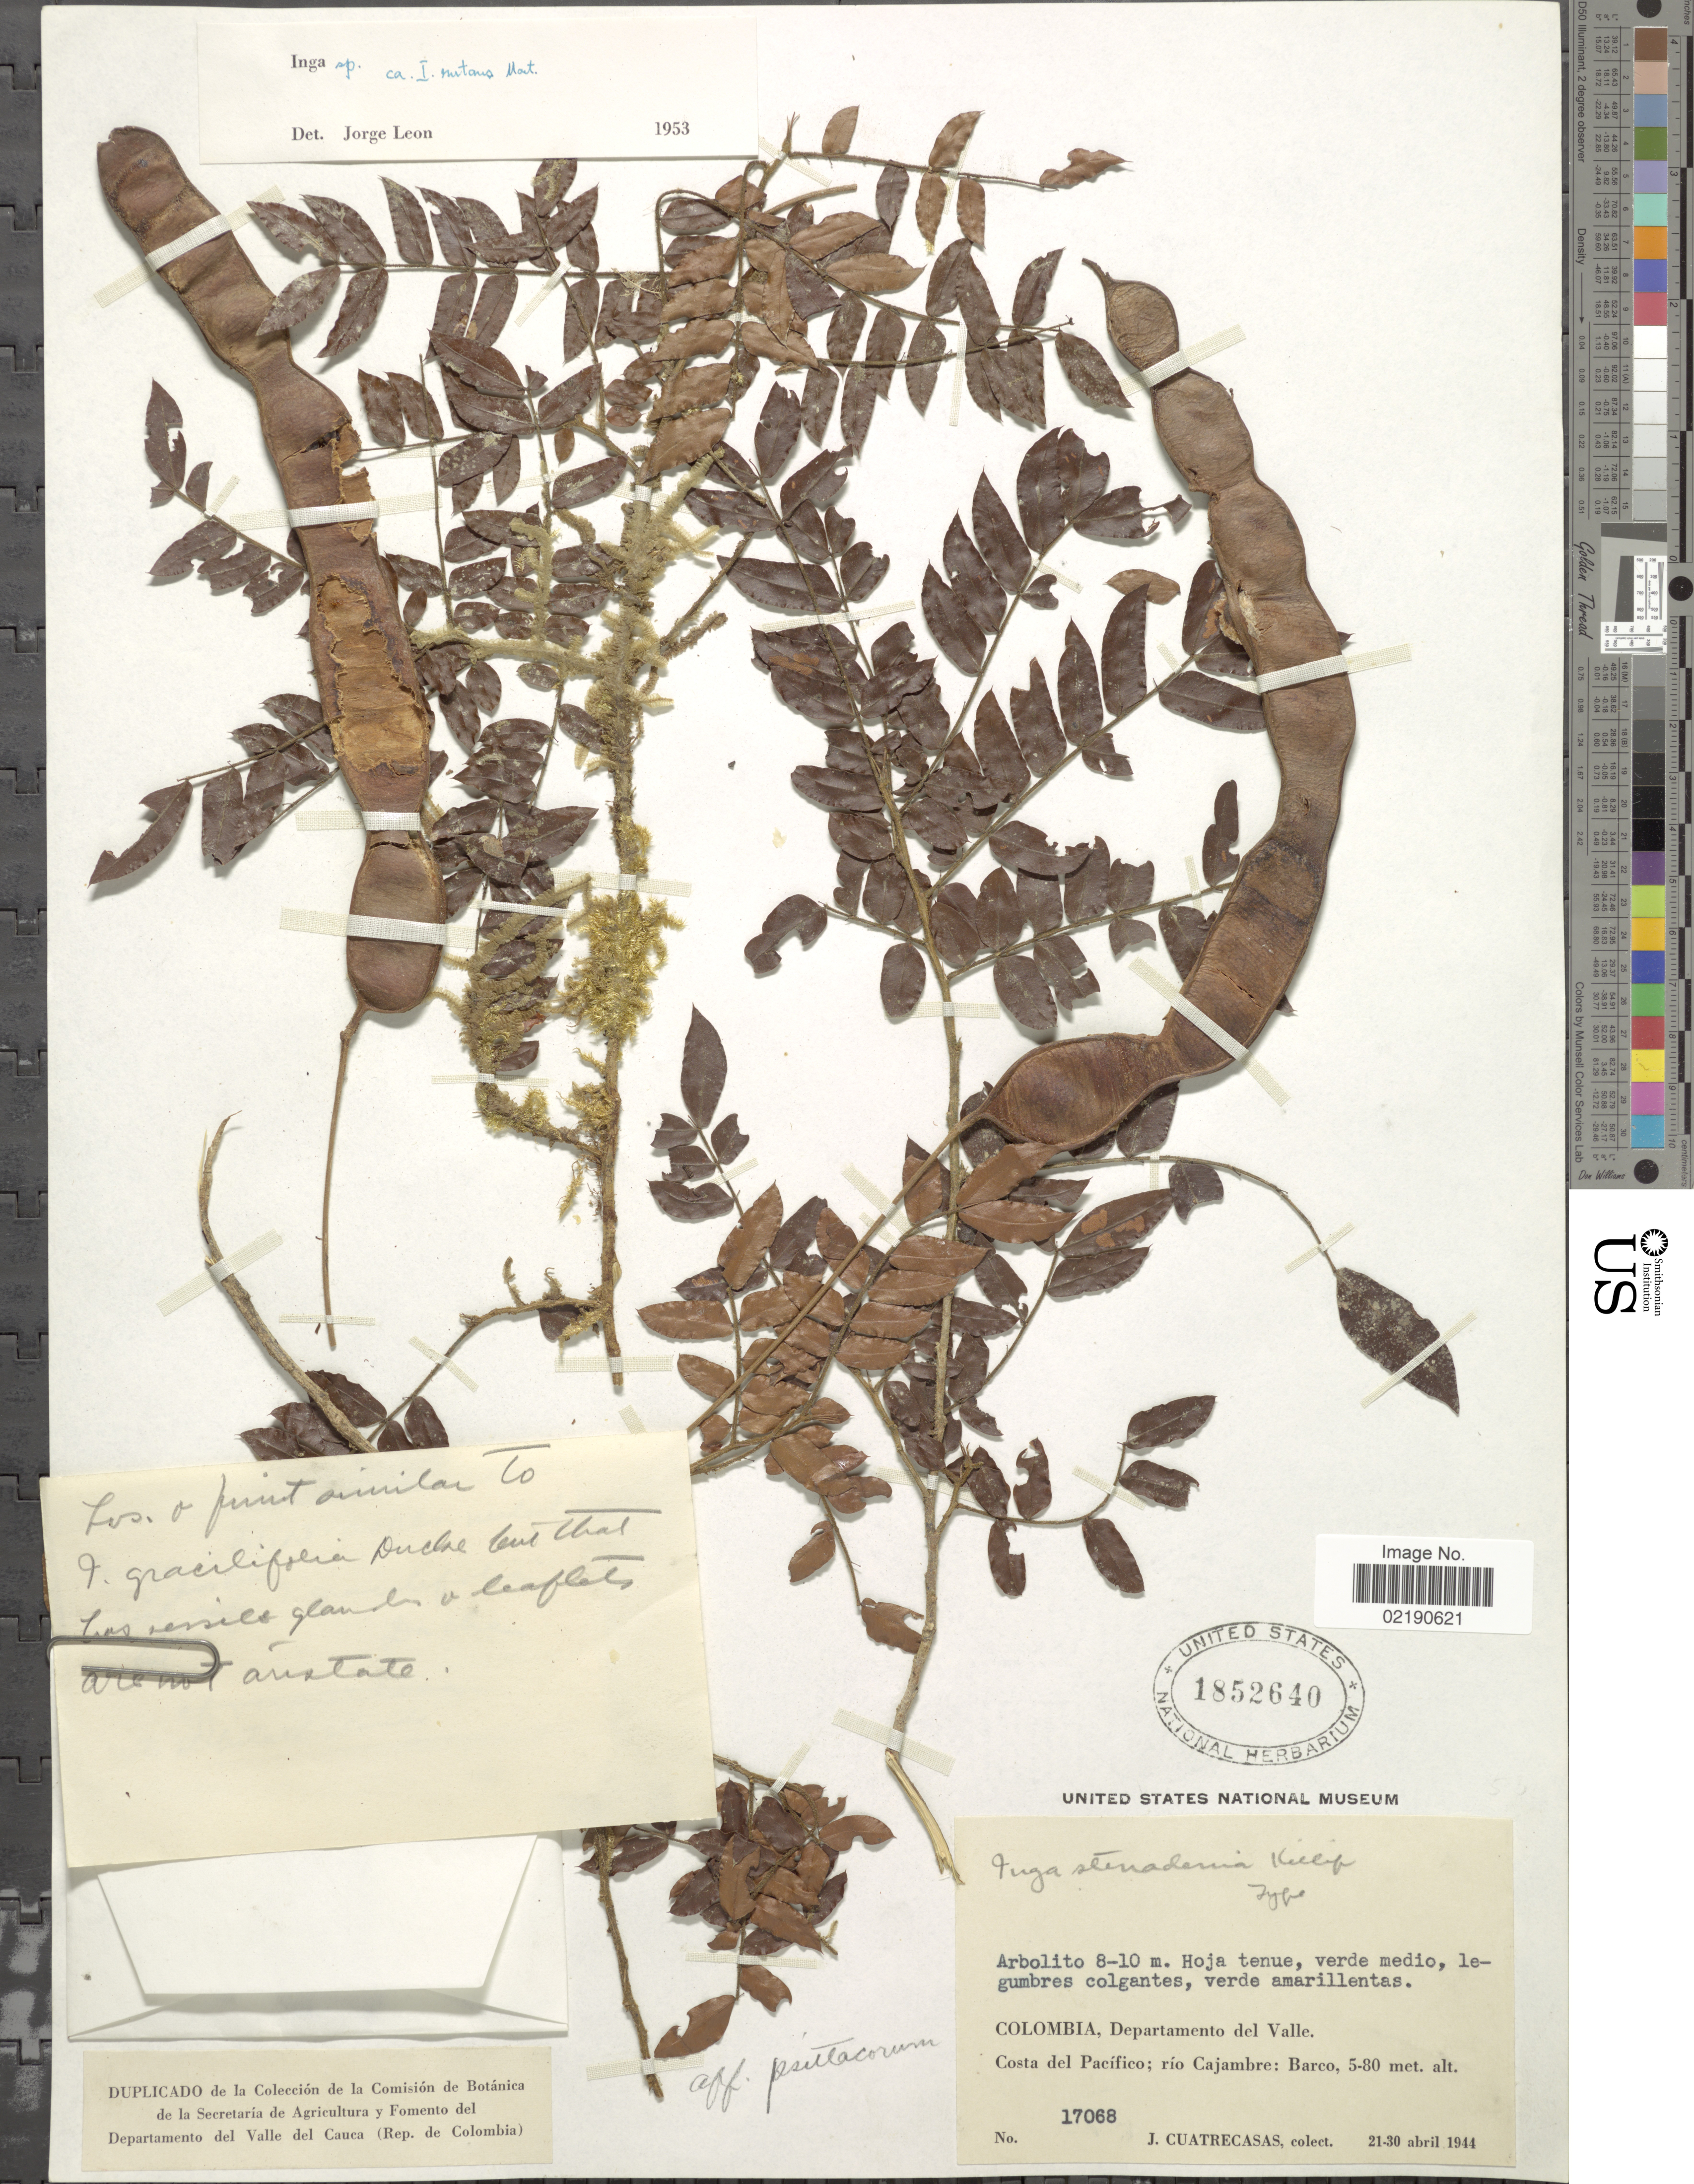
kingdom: Plantae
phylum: Tracheophyta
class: Magnoliopsida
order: Fabales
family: Fabaceae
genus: Inga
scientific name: Inga sp.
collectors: J. Cuatrecasas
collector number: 17068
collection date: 1944-04-21/1944-04-30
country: Colombia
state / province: Valle del Cauca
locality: Departamento del Valle, Costa del Pacifico, Rio Cajambre, Barco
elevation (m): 5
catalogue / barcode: US 1852640